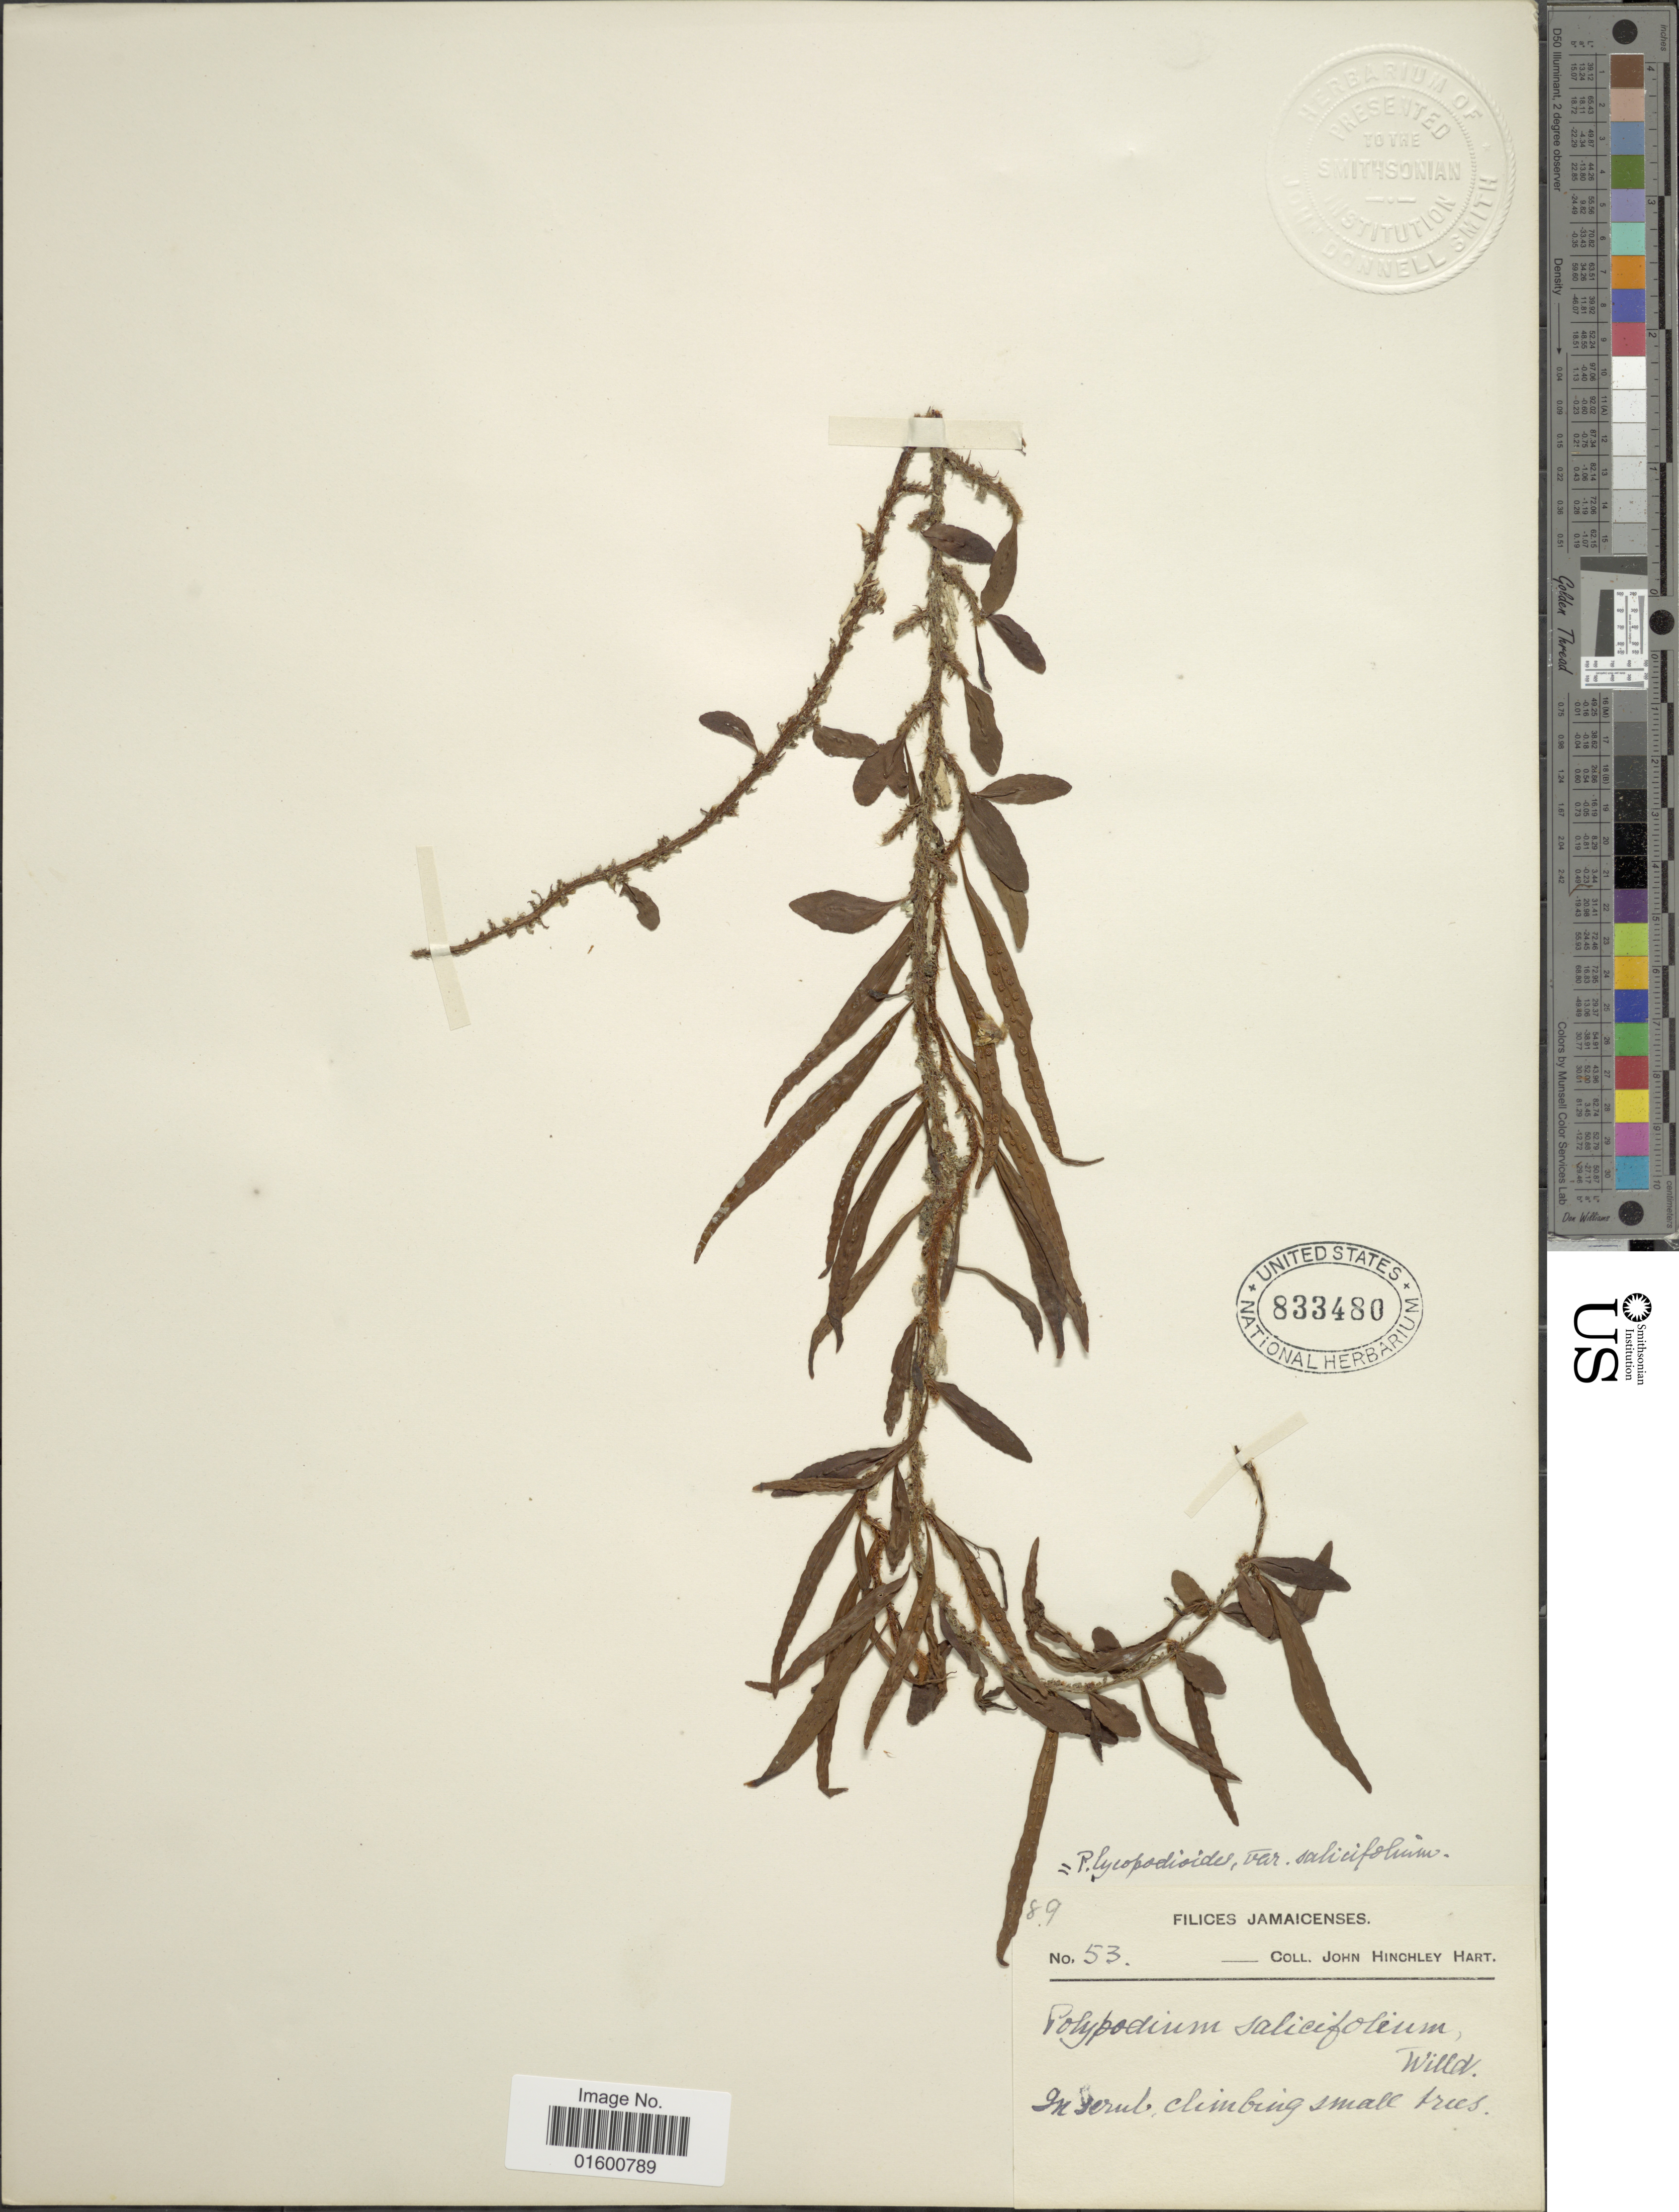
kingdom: Plantae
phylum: Tracheophyta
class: Polypodiopsida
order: Polypodiales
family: Polypodiaceae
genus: Microgramma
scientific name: Microgramma heterophylla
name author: (L.) Wherry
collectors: J. H. Hart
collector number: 53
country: Jamaica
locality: Jamaicenses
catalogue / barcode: US 833480